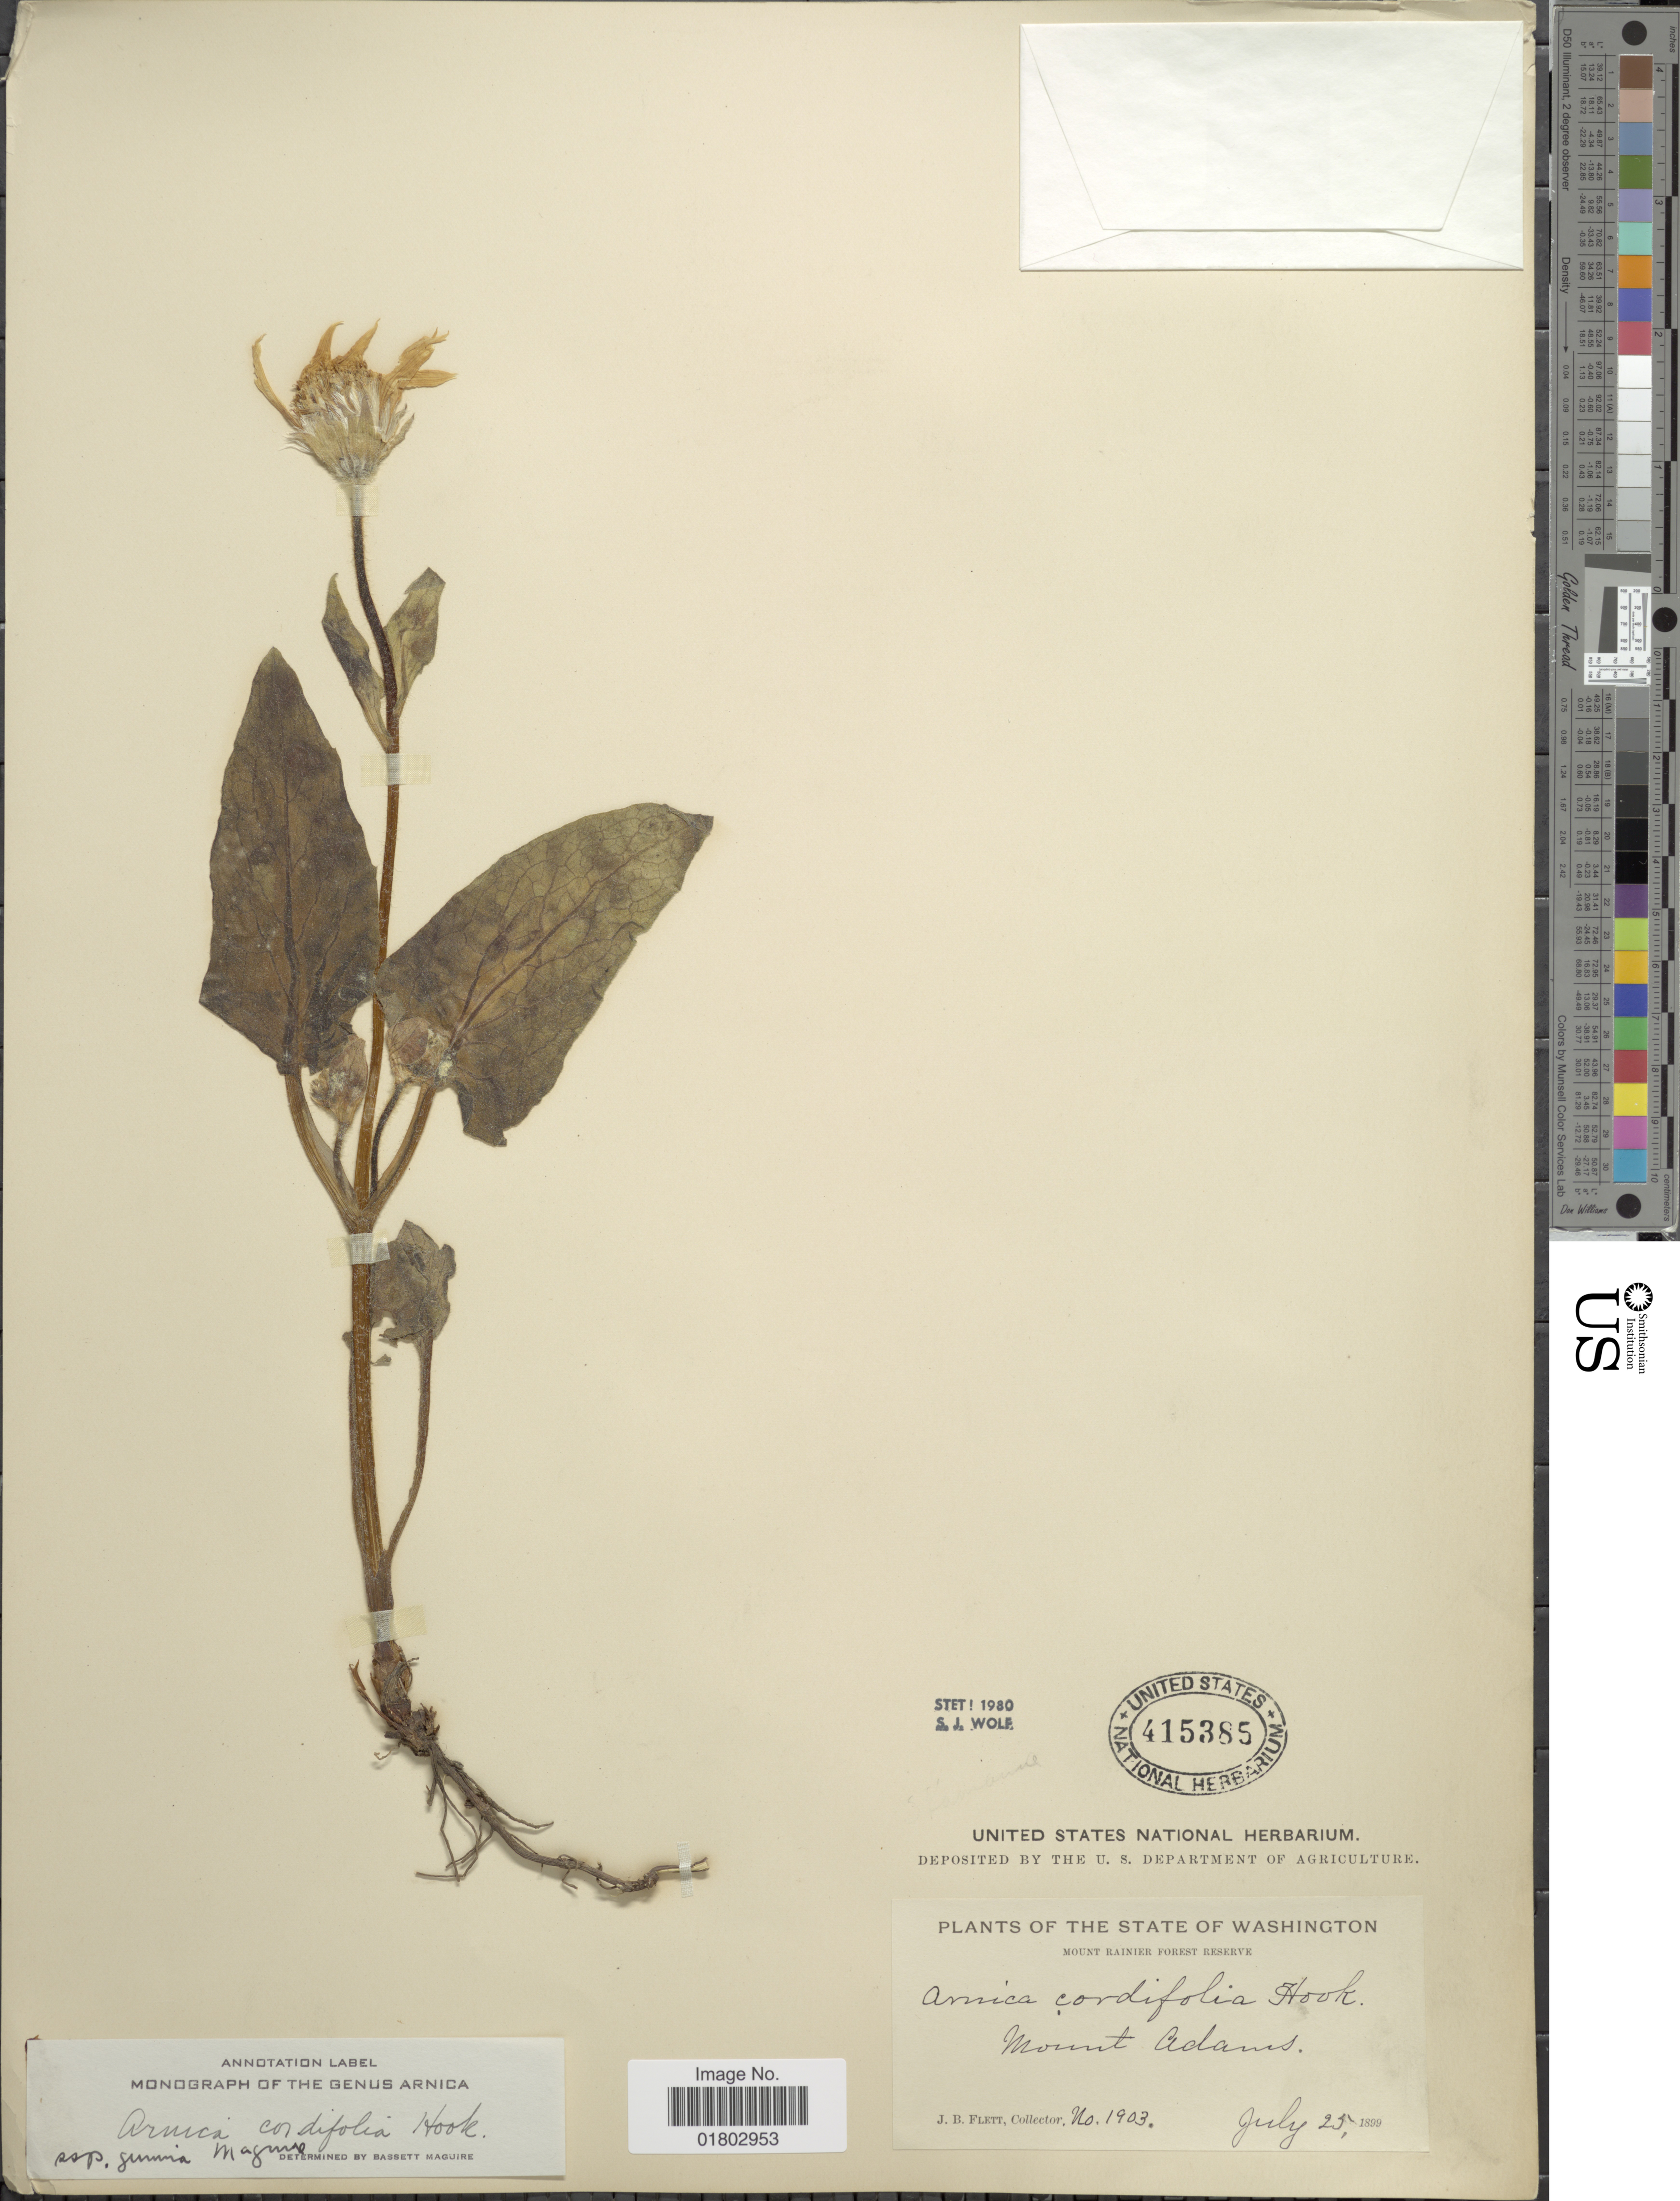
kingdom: Plantae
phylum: Tracheophyta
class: Magnoliopsida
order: Asterales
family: Asteraceae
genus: Arnica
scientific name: Arnica cordifolia subsp. genuina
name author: Maguire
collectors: J. Flett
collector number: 1903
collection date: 1899-07-25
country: United States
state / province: Washington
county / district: Yakima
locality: Mount Rainier Forest reserve, Mount Adams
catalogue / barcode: US 415385